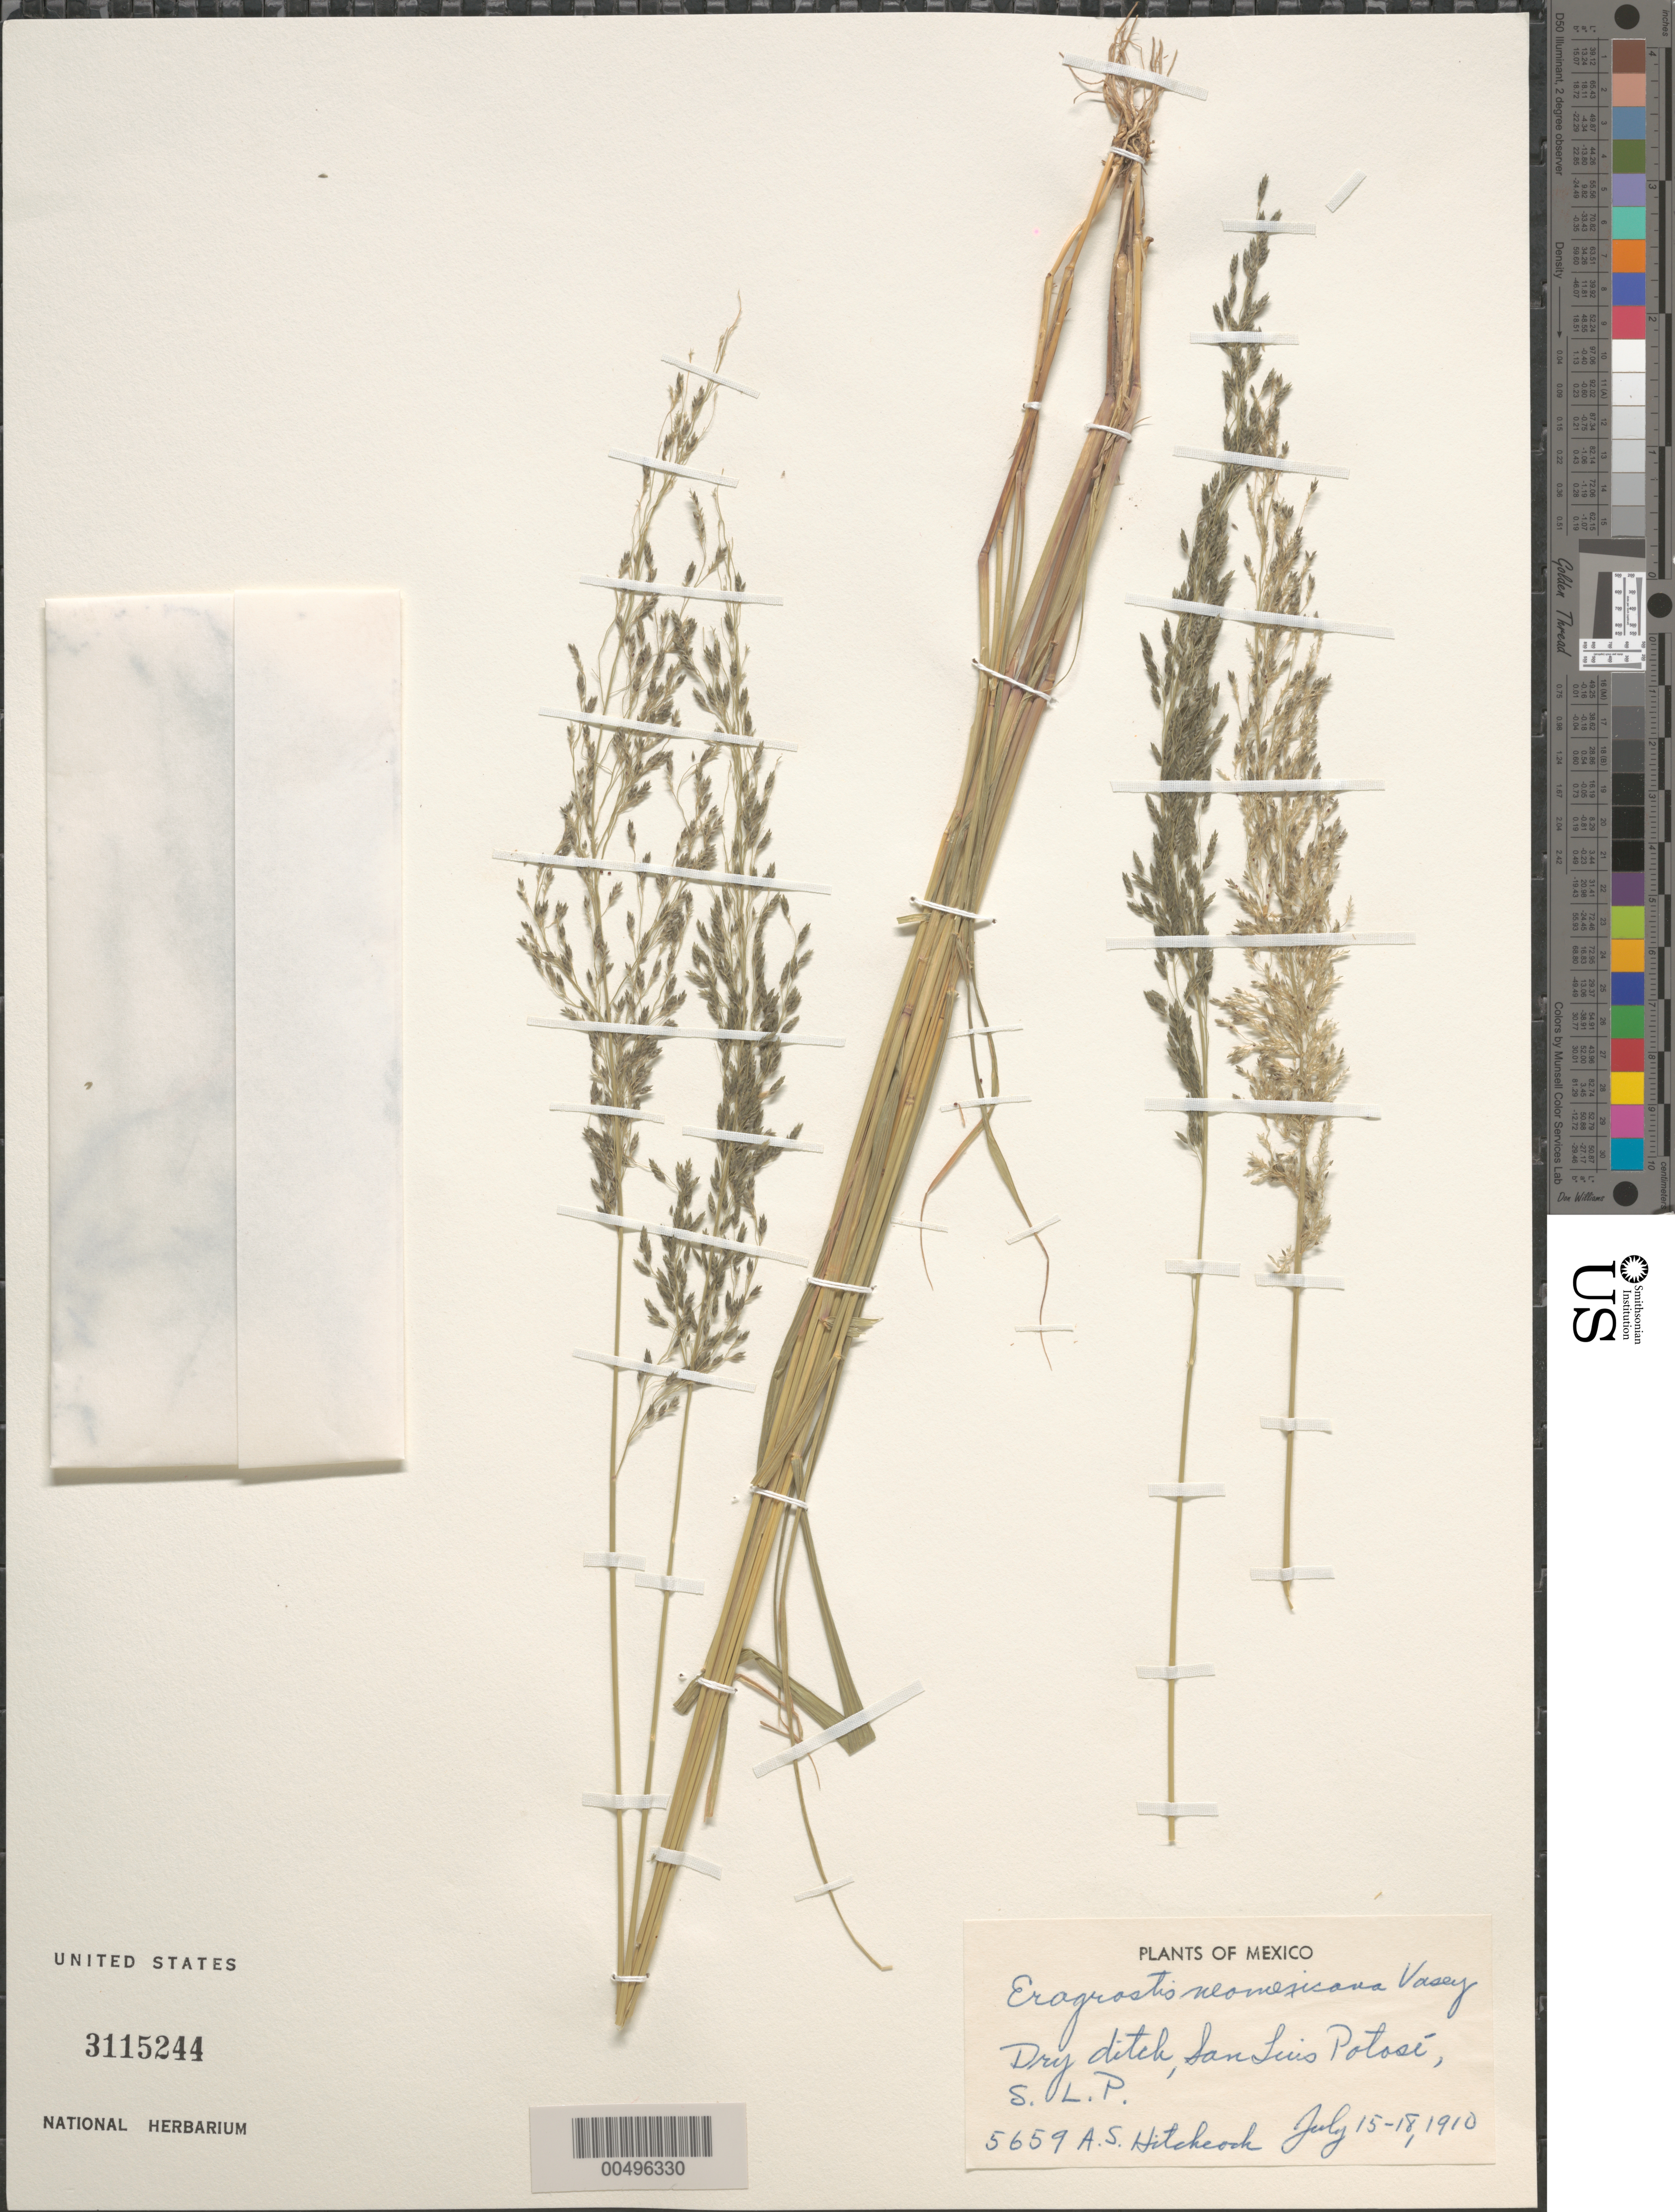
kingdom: Plantae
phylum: Tracheophyta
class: Liliopsida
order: Poales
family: Poaceae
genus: Eragrostis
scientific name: Eragrostis mexicana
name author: (Hornem.) Link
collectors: A. S. Hitchcock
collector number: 5659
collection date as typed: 15 Jul 1910 to 18 Jul 1910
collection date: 1910-07-15/1910-07-18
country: Mexico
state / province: San Luis Potosi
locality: San Luis Potosi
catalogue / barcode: US 3115244